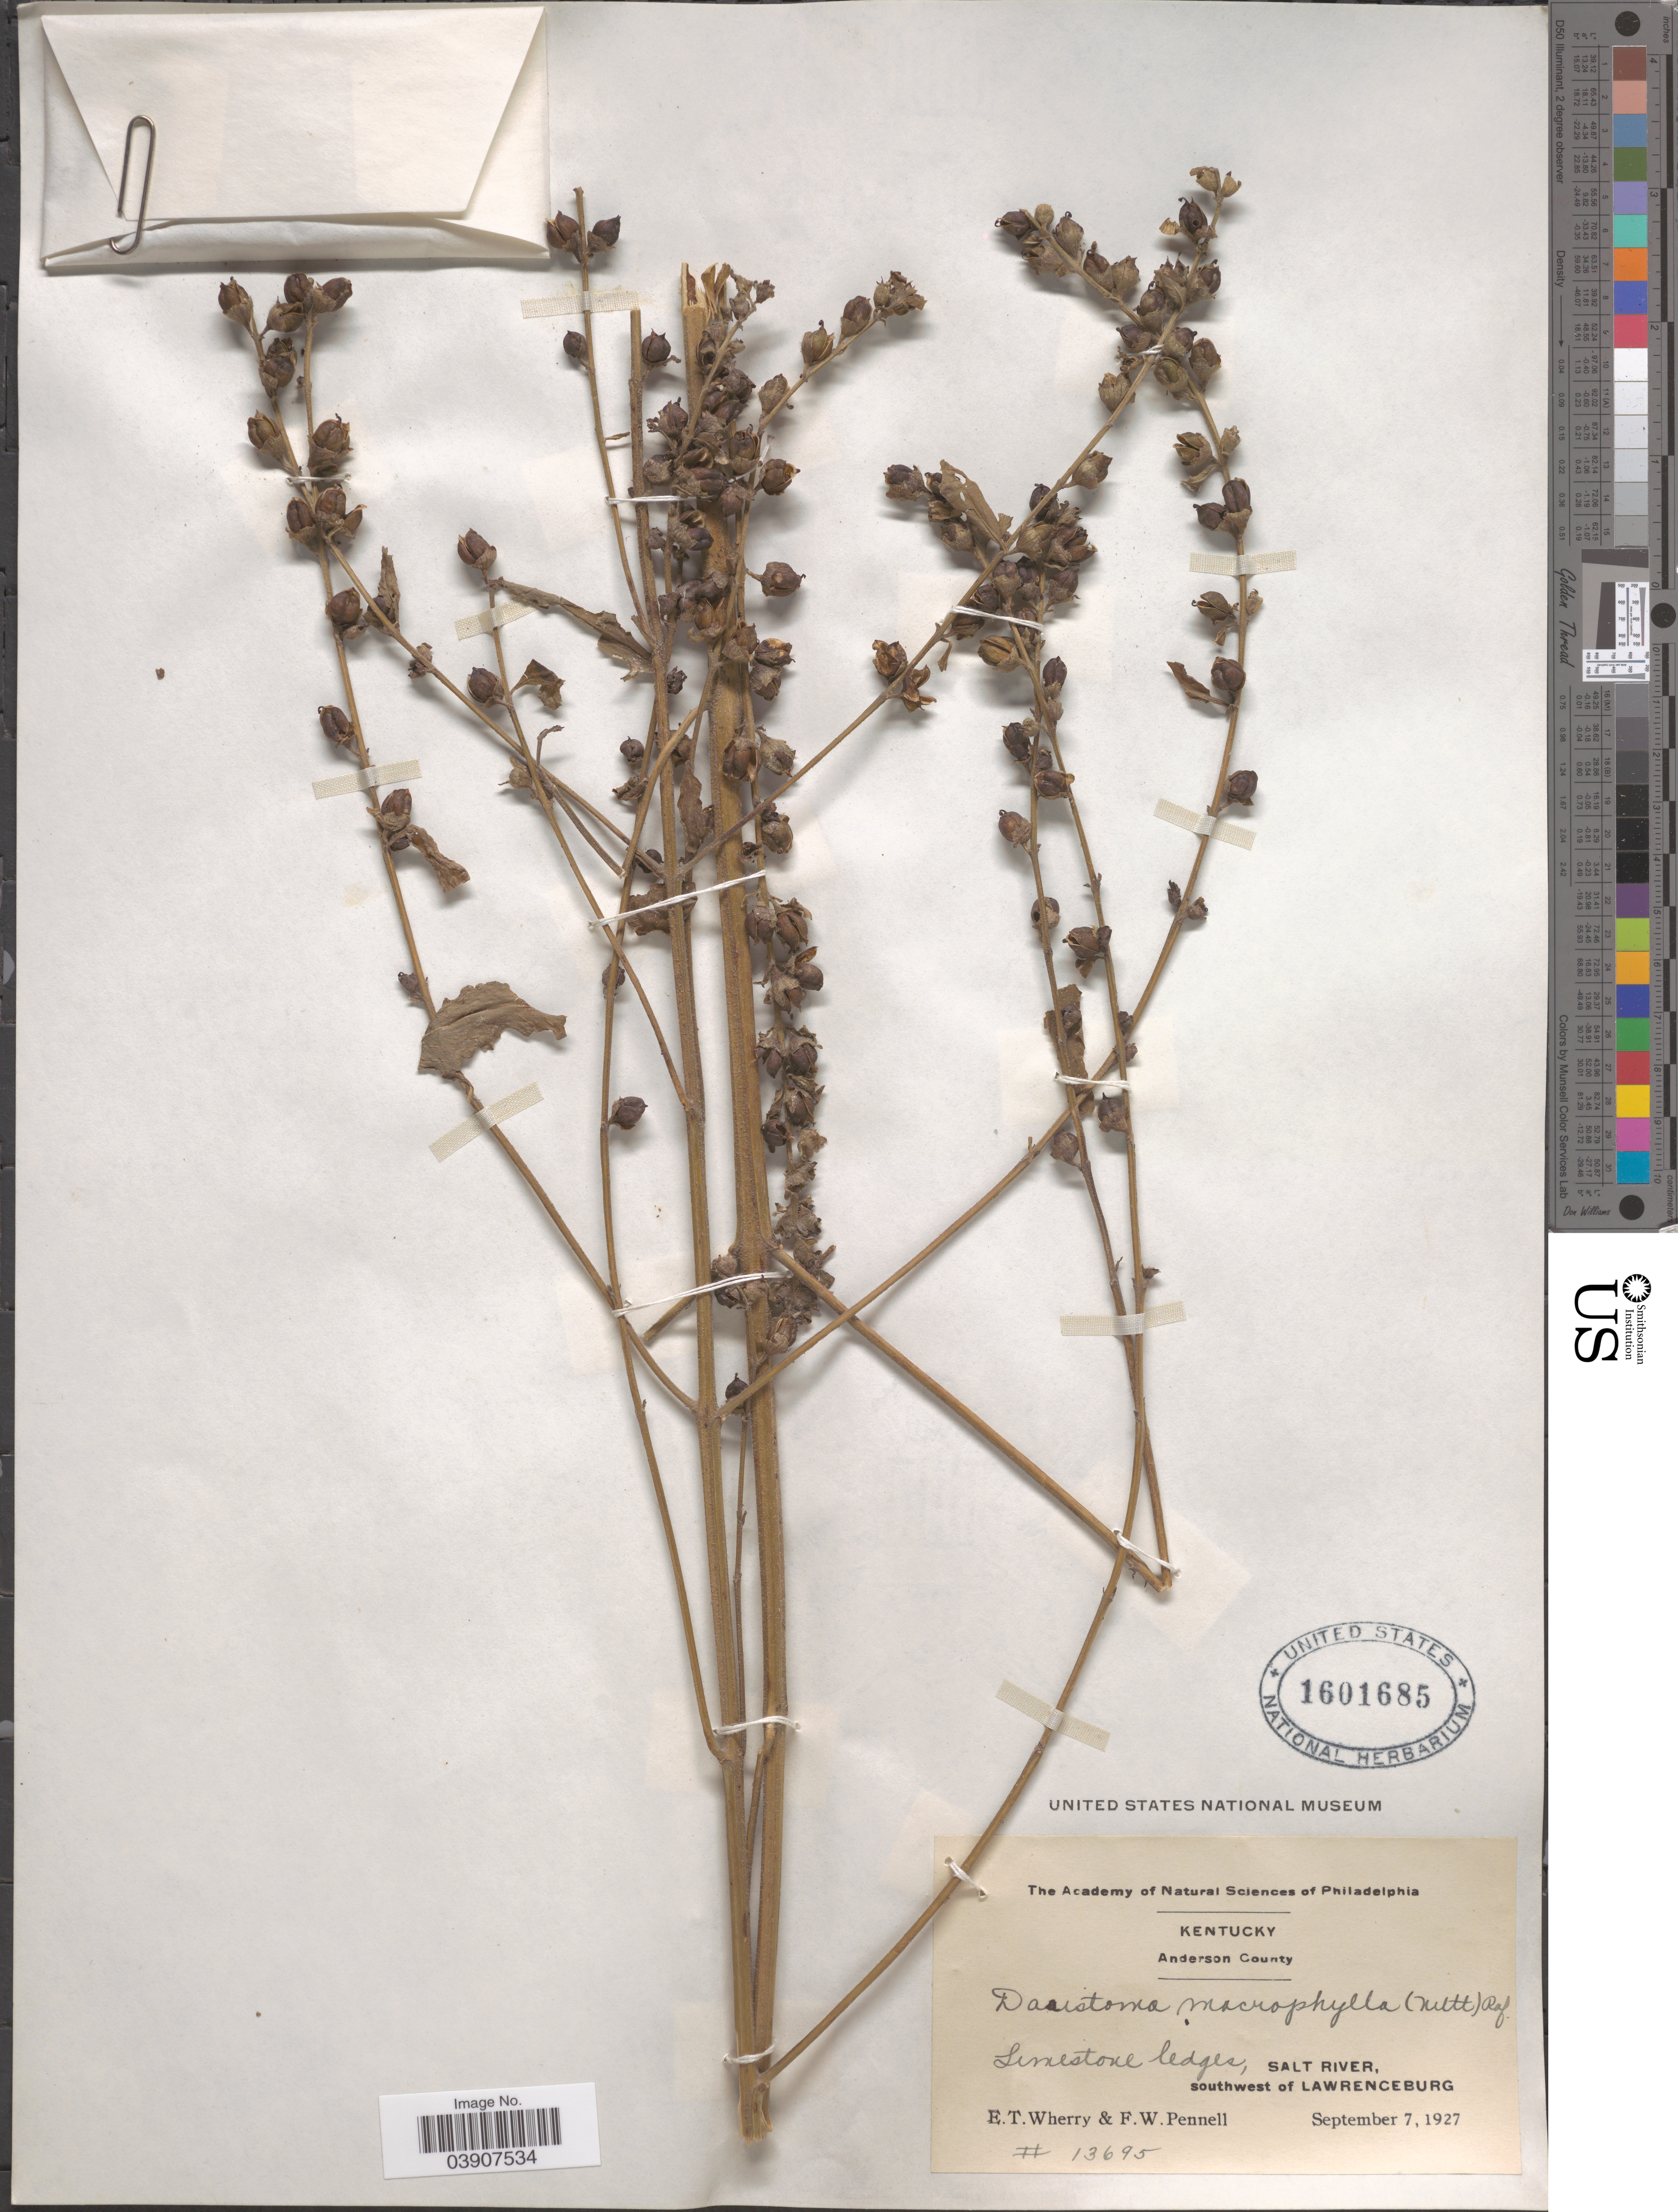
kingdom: Plantae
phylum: Tracheophyta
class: Magnoliopsida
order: Lamiales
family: Orobanchaceae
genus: Dasistoma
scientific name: Dasistoma macrophylla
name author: (Nutt.) Raf.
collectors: E. T. Wherry & F. W. Pennell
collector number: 13695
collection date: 1927-09-07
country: United States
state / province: Kentucky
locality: Anderson County. Salt River, southwest of Lawrenceburg.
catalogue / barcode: US 1601685